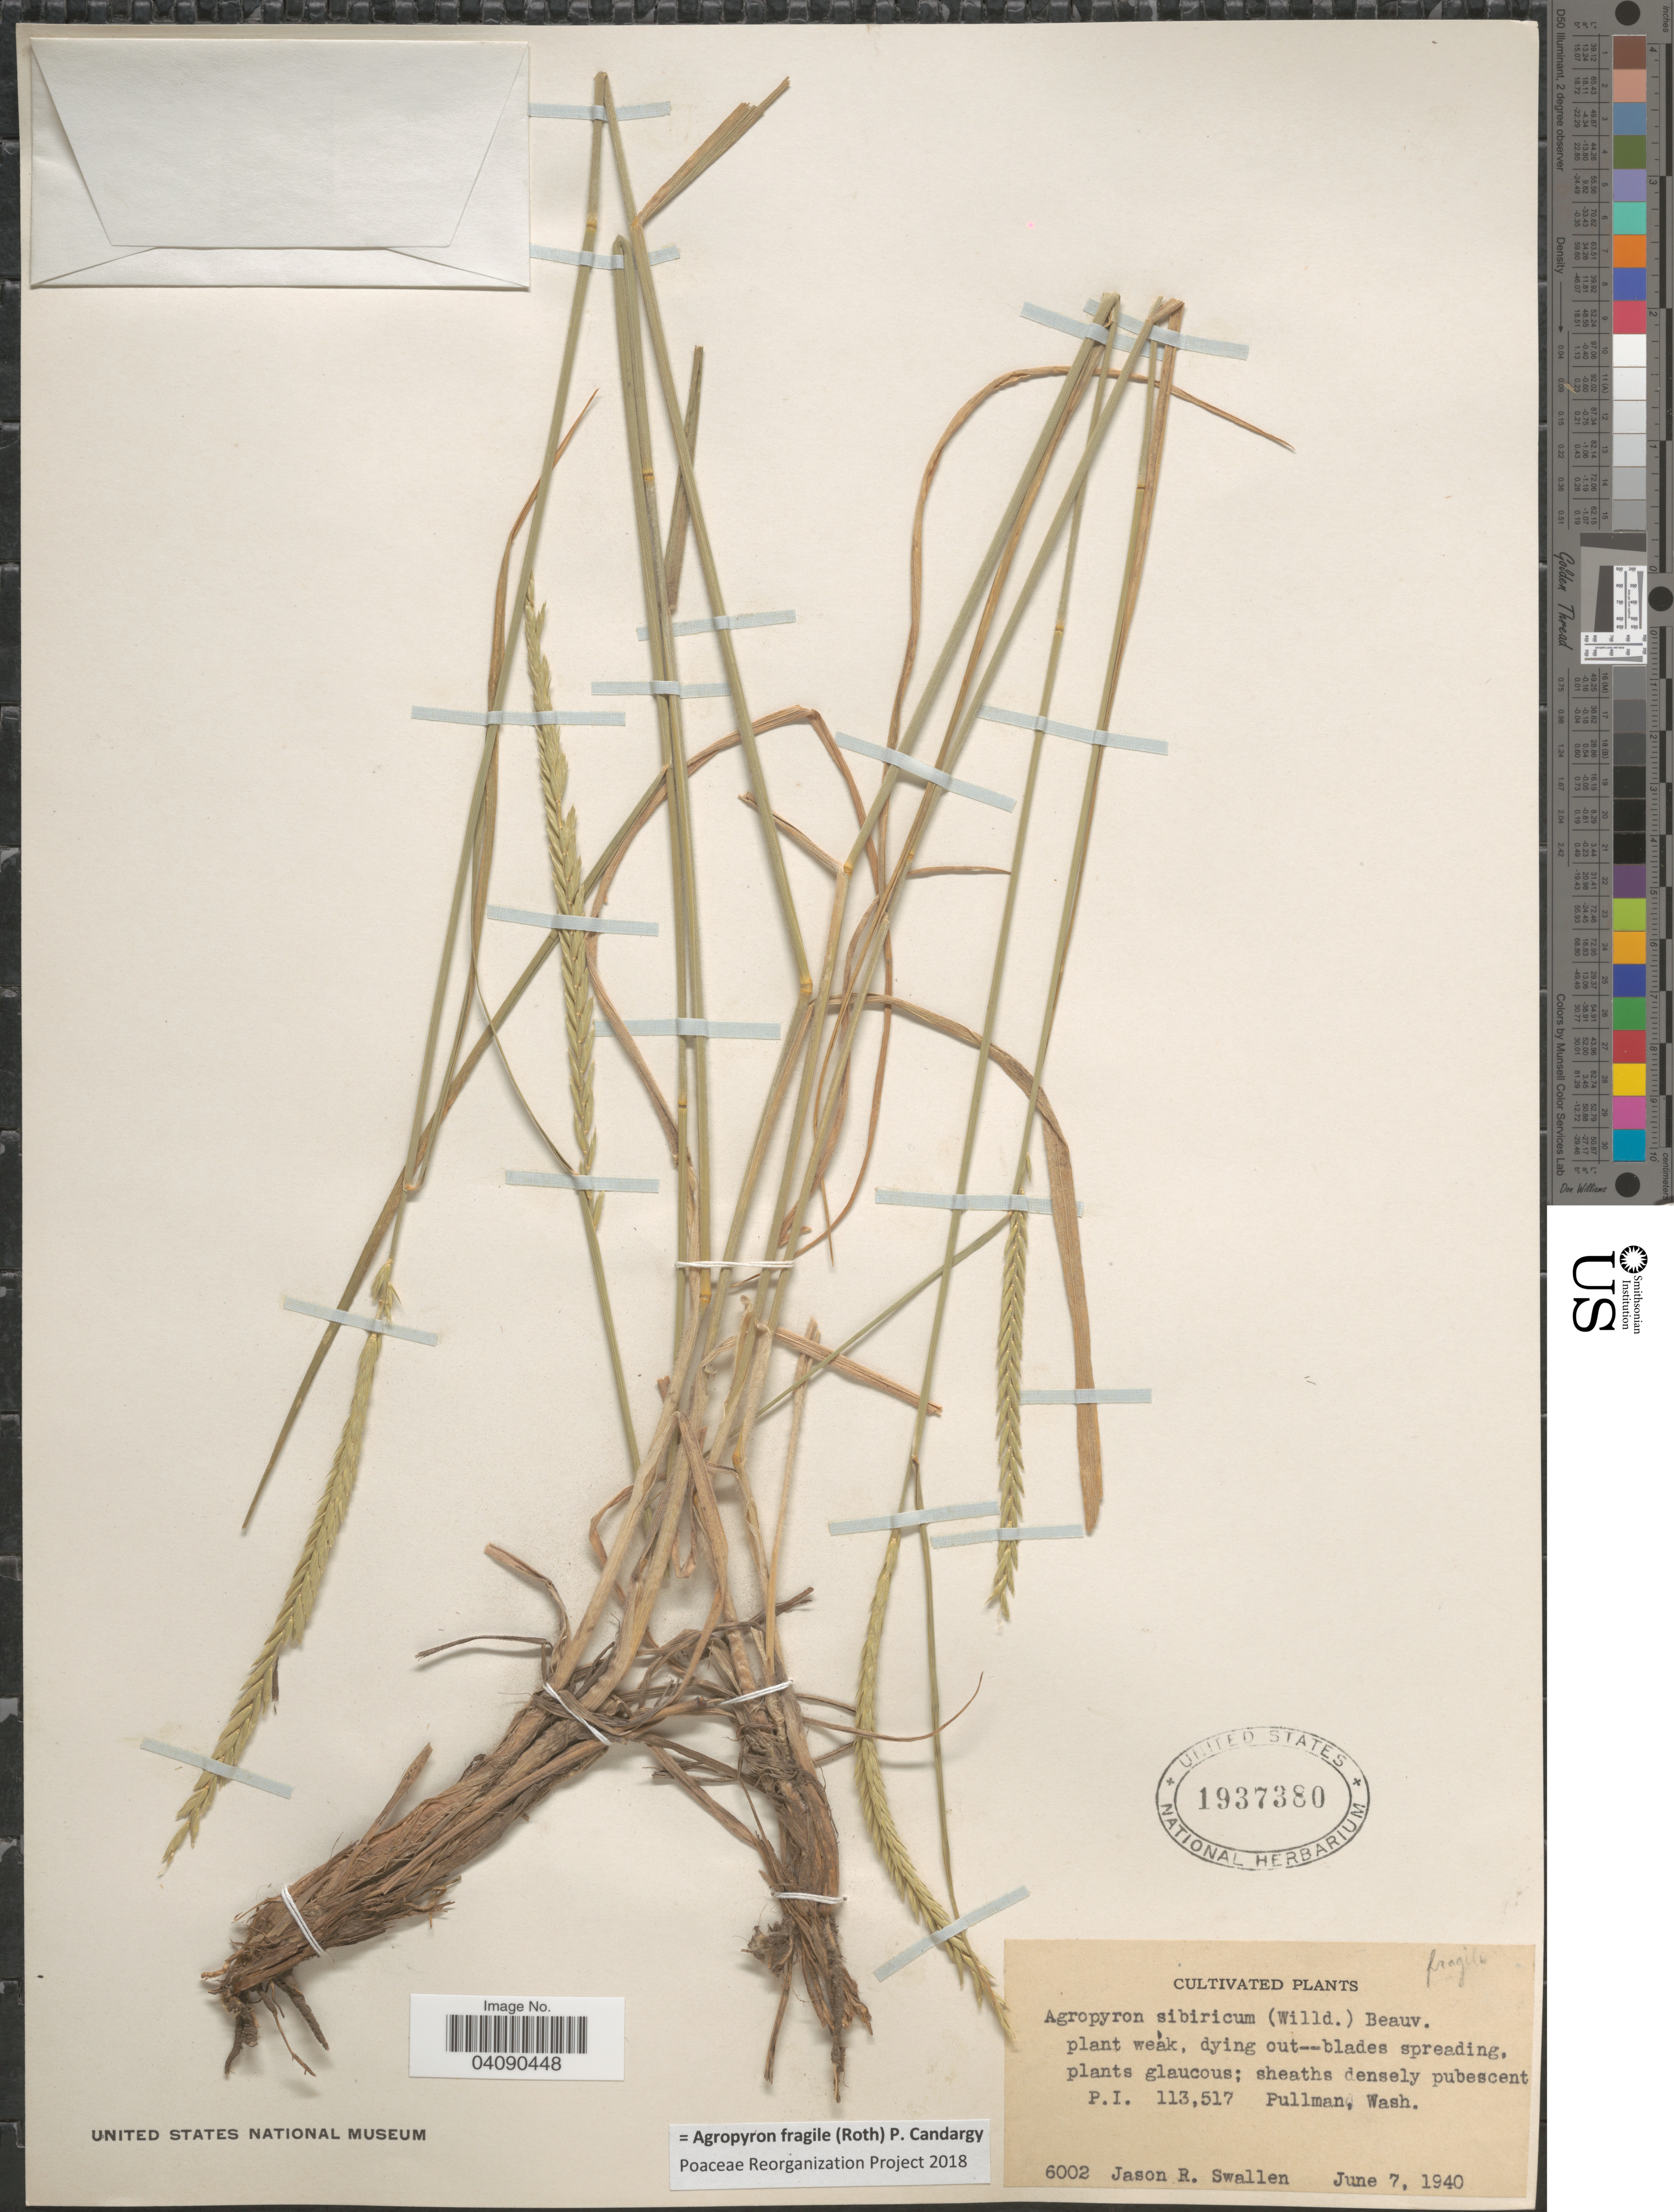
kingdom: Plantae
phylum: Tracheophyta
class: Liliopsida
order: Poales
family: Poaceae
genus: Agropyron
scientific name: Agropyron fragile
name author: (Roth) Candargy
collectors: J. R. Swallen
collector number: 6002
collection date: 1940-06-07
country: United States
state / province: Washington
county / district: Whitman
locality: Pullman.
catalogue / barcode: US 1937380